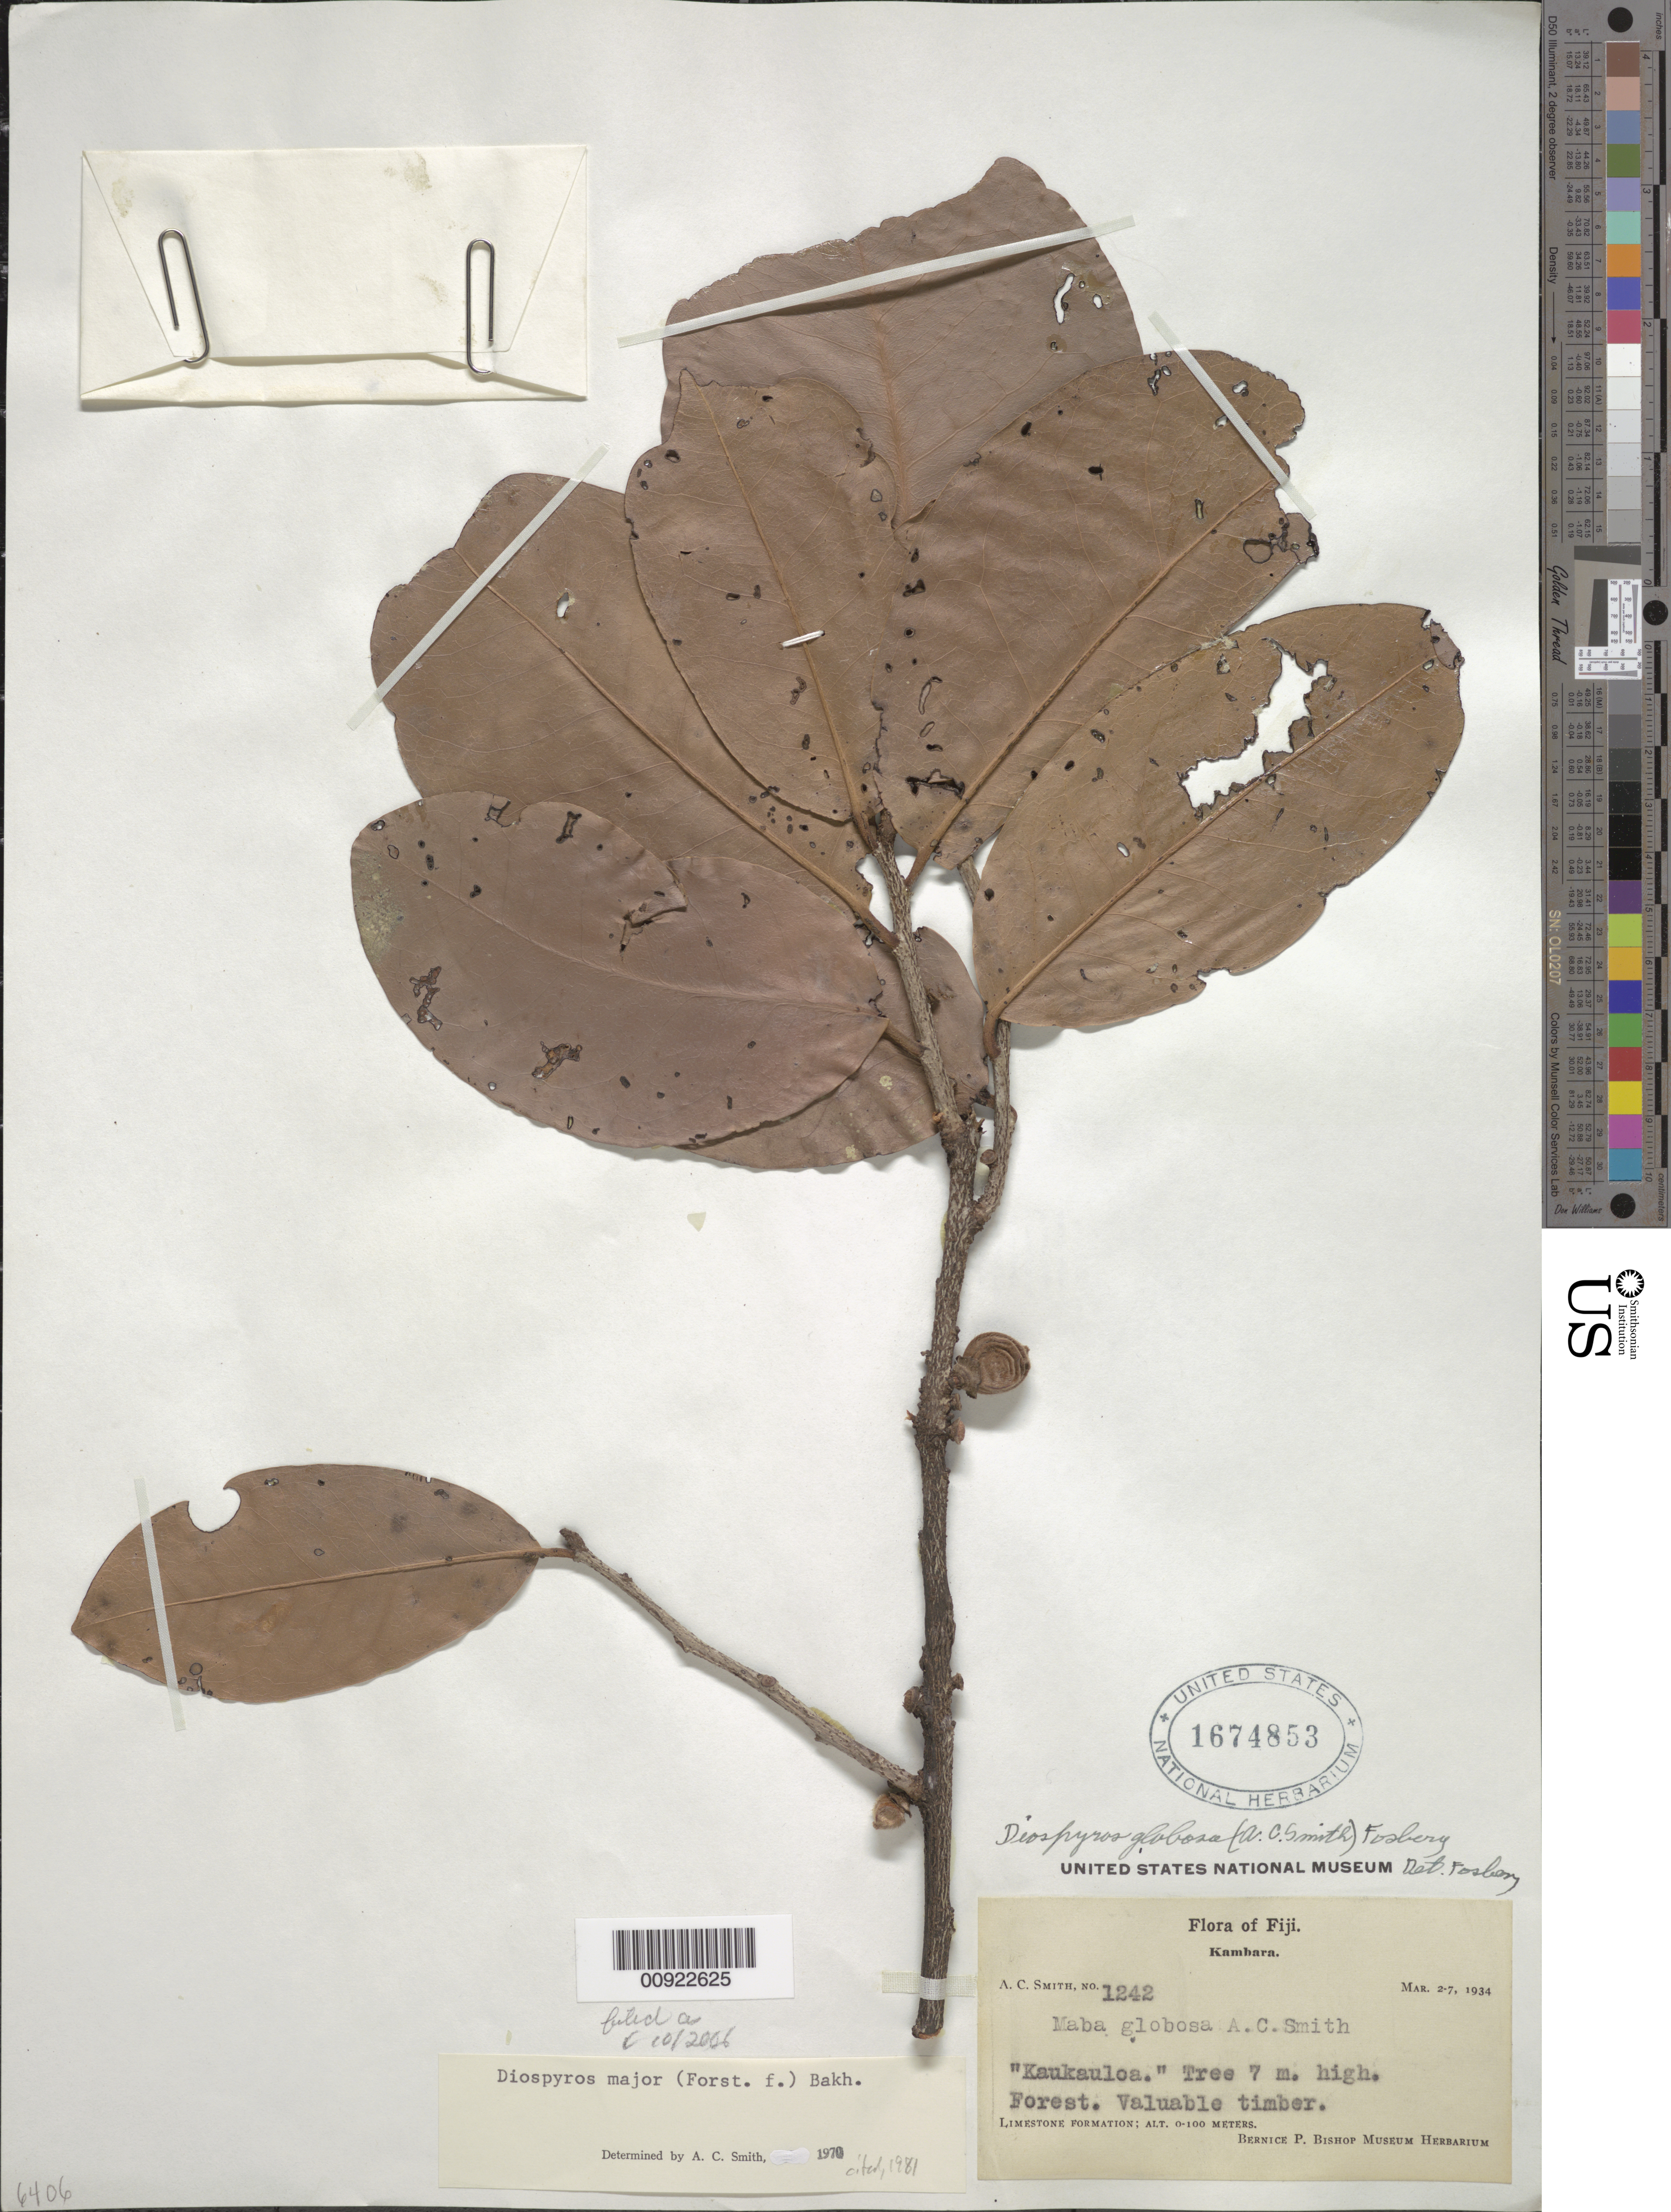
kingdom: Plantae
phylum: Tracheophyta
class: Magnoliopsida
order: Ericales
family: Ebenaceae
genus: Diospyros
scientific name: Diospyros major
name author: (G. Forst.) Bakh.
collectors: C. A. Smith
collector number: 1242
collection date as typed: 02 Mar 1932 to 07 Mar 1934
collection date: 1932-03-02/1934-03-07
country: Fiji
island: Kabara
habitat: Forest, Limestone Formation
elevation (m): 0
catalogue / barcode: US 1674853